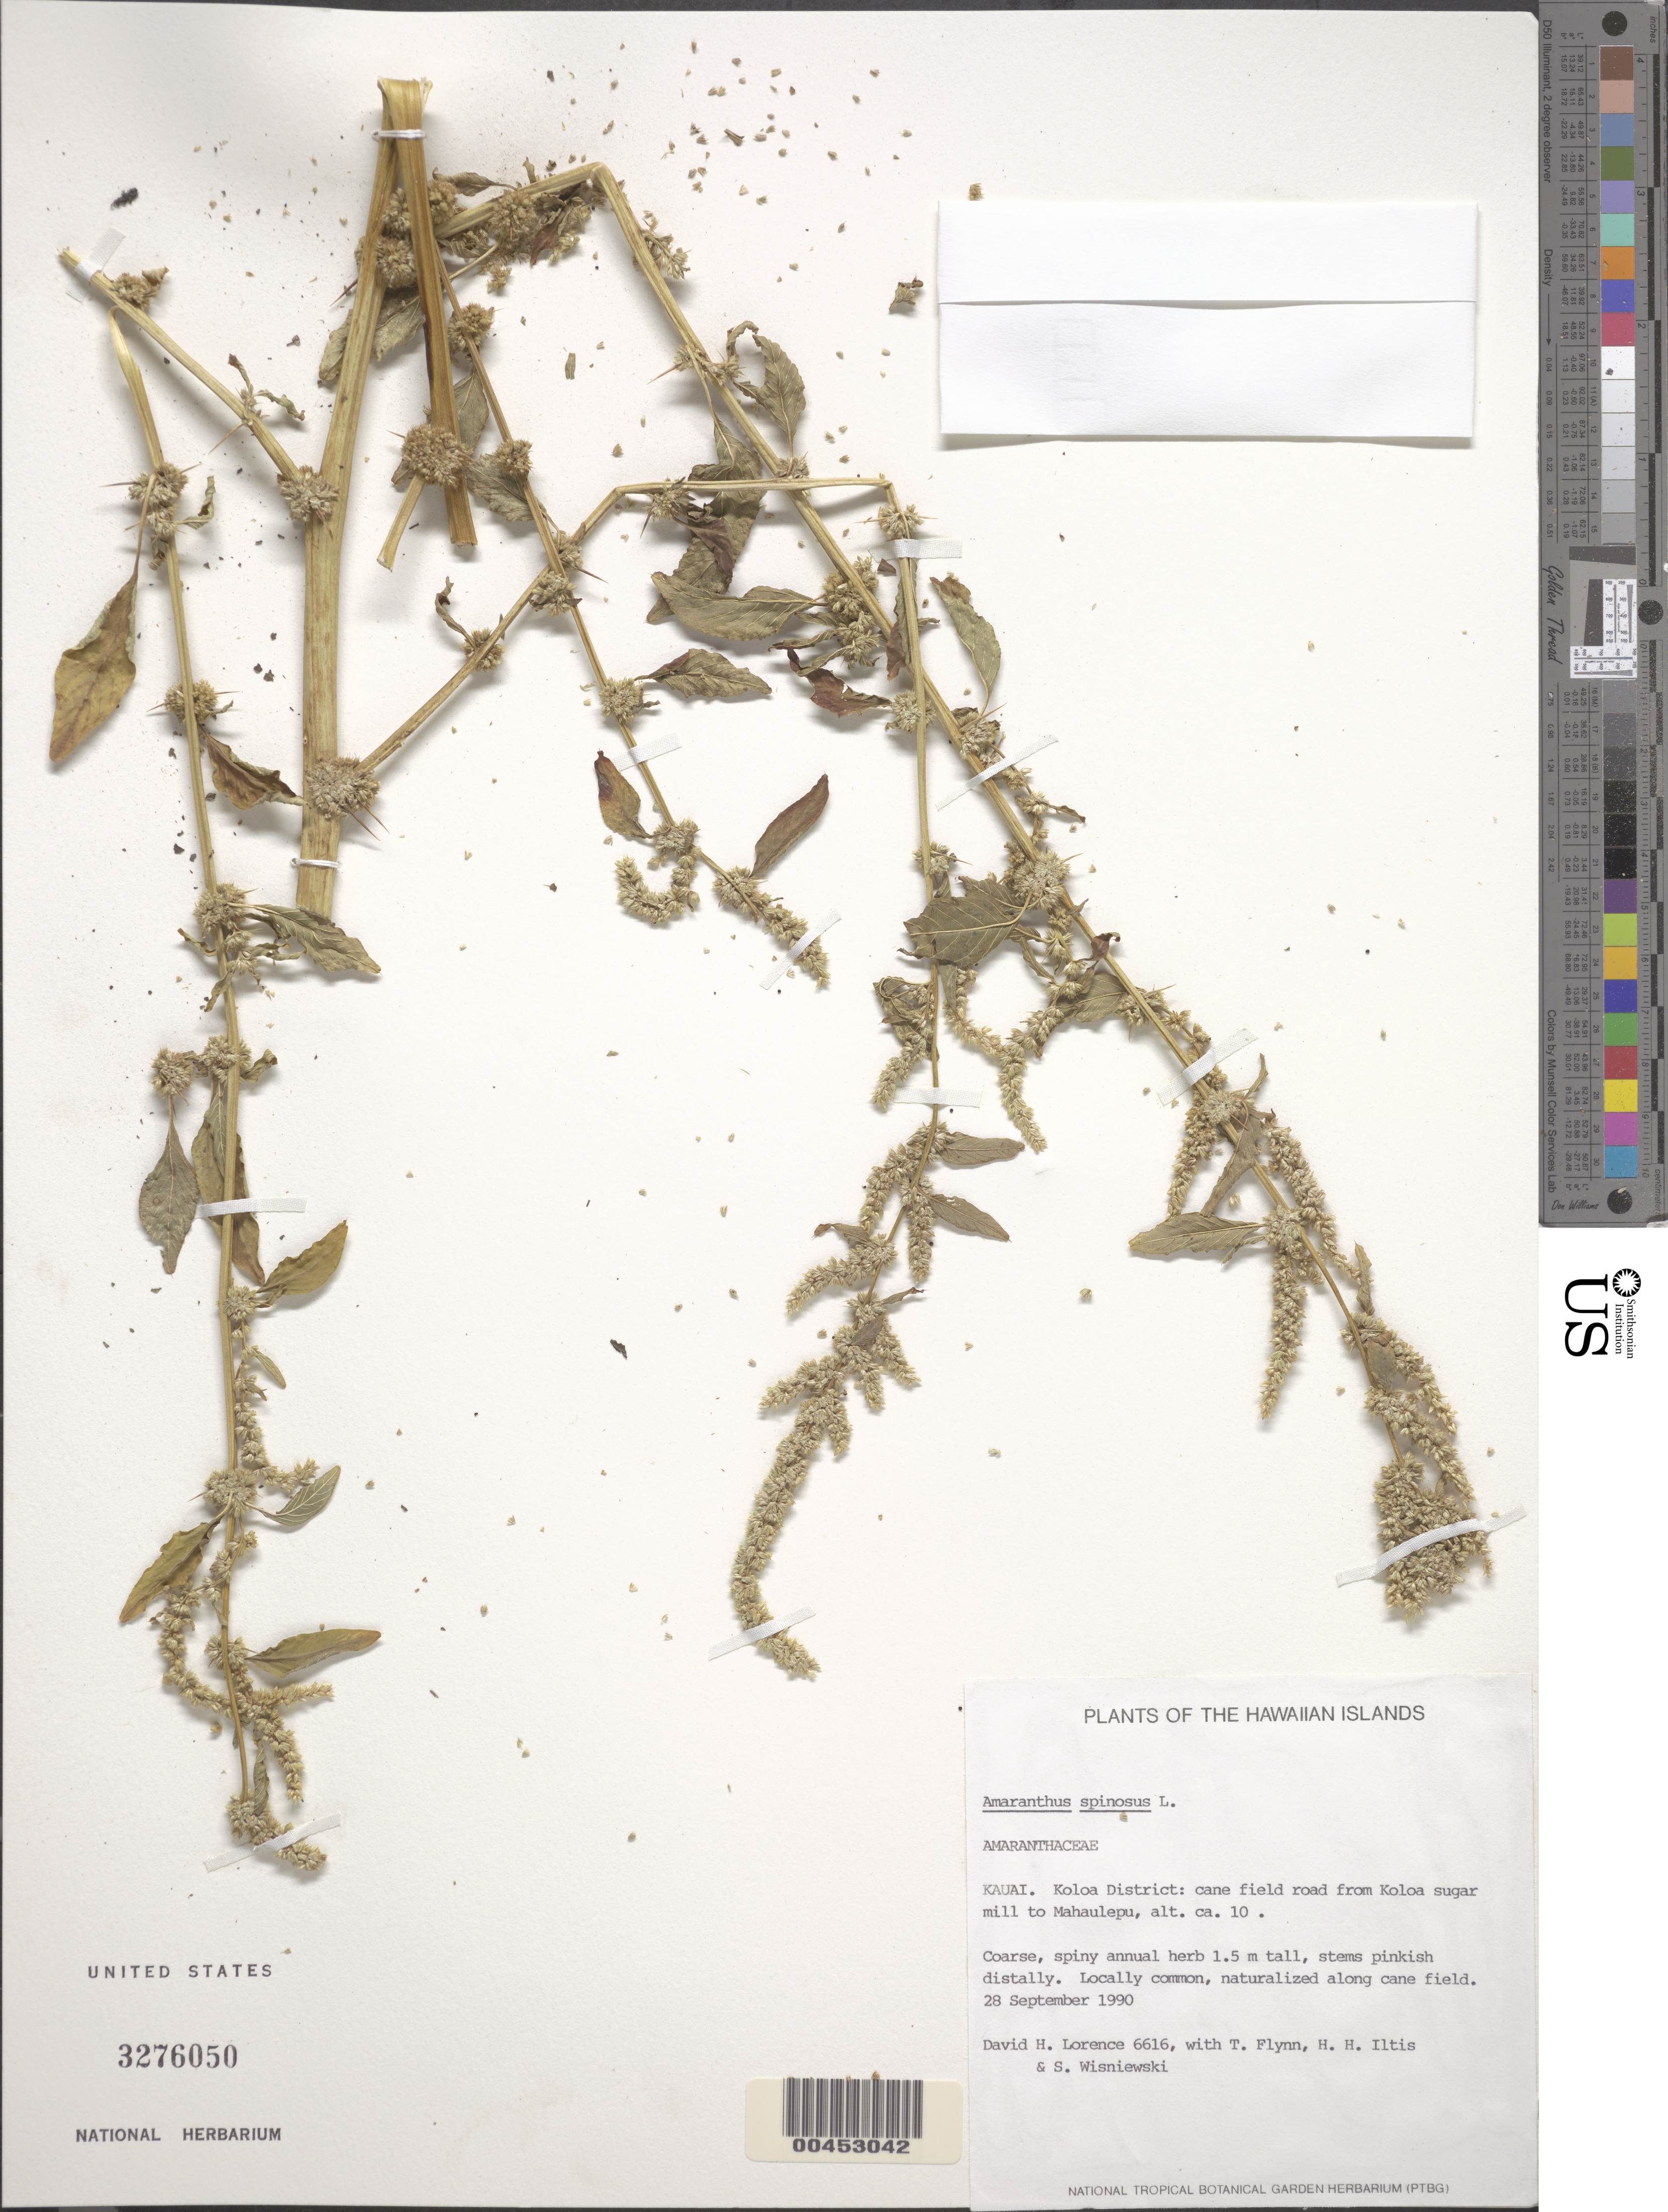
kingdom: Plantae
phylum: Tracheophyta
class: Magnoliopsida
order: Caryophyllales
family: Amaranthaceae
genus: Amaranthus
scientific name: Amaranthus spinosus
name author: L.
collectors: D. Lorence, T. W. Flynn, H. H. Iltis & S. Wisniewski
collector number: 6616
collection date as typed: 28 Sep 1990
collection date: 1990-09-28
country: United States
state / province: Hawaii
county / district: Kauai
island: Kaua'i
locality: Koloa Dist, rd from Koloa sugar mill to Mahaulepu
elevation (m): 10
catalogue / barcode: US 3276050